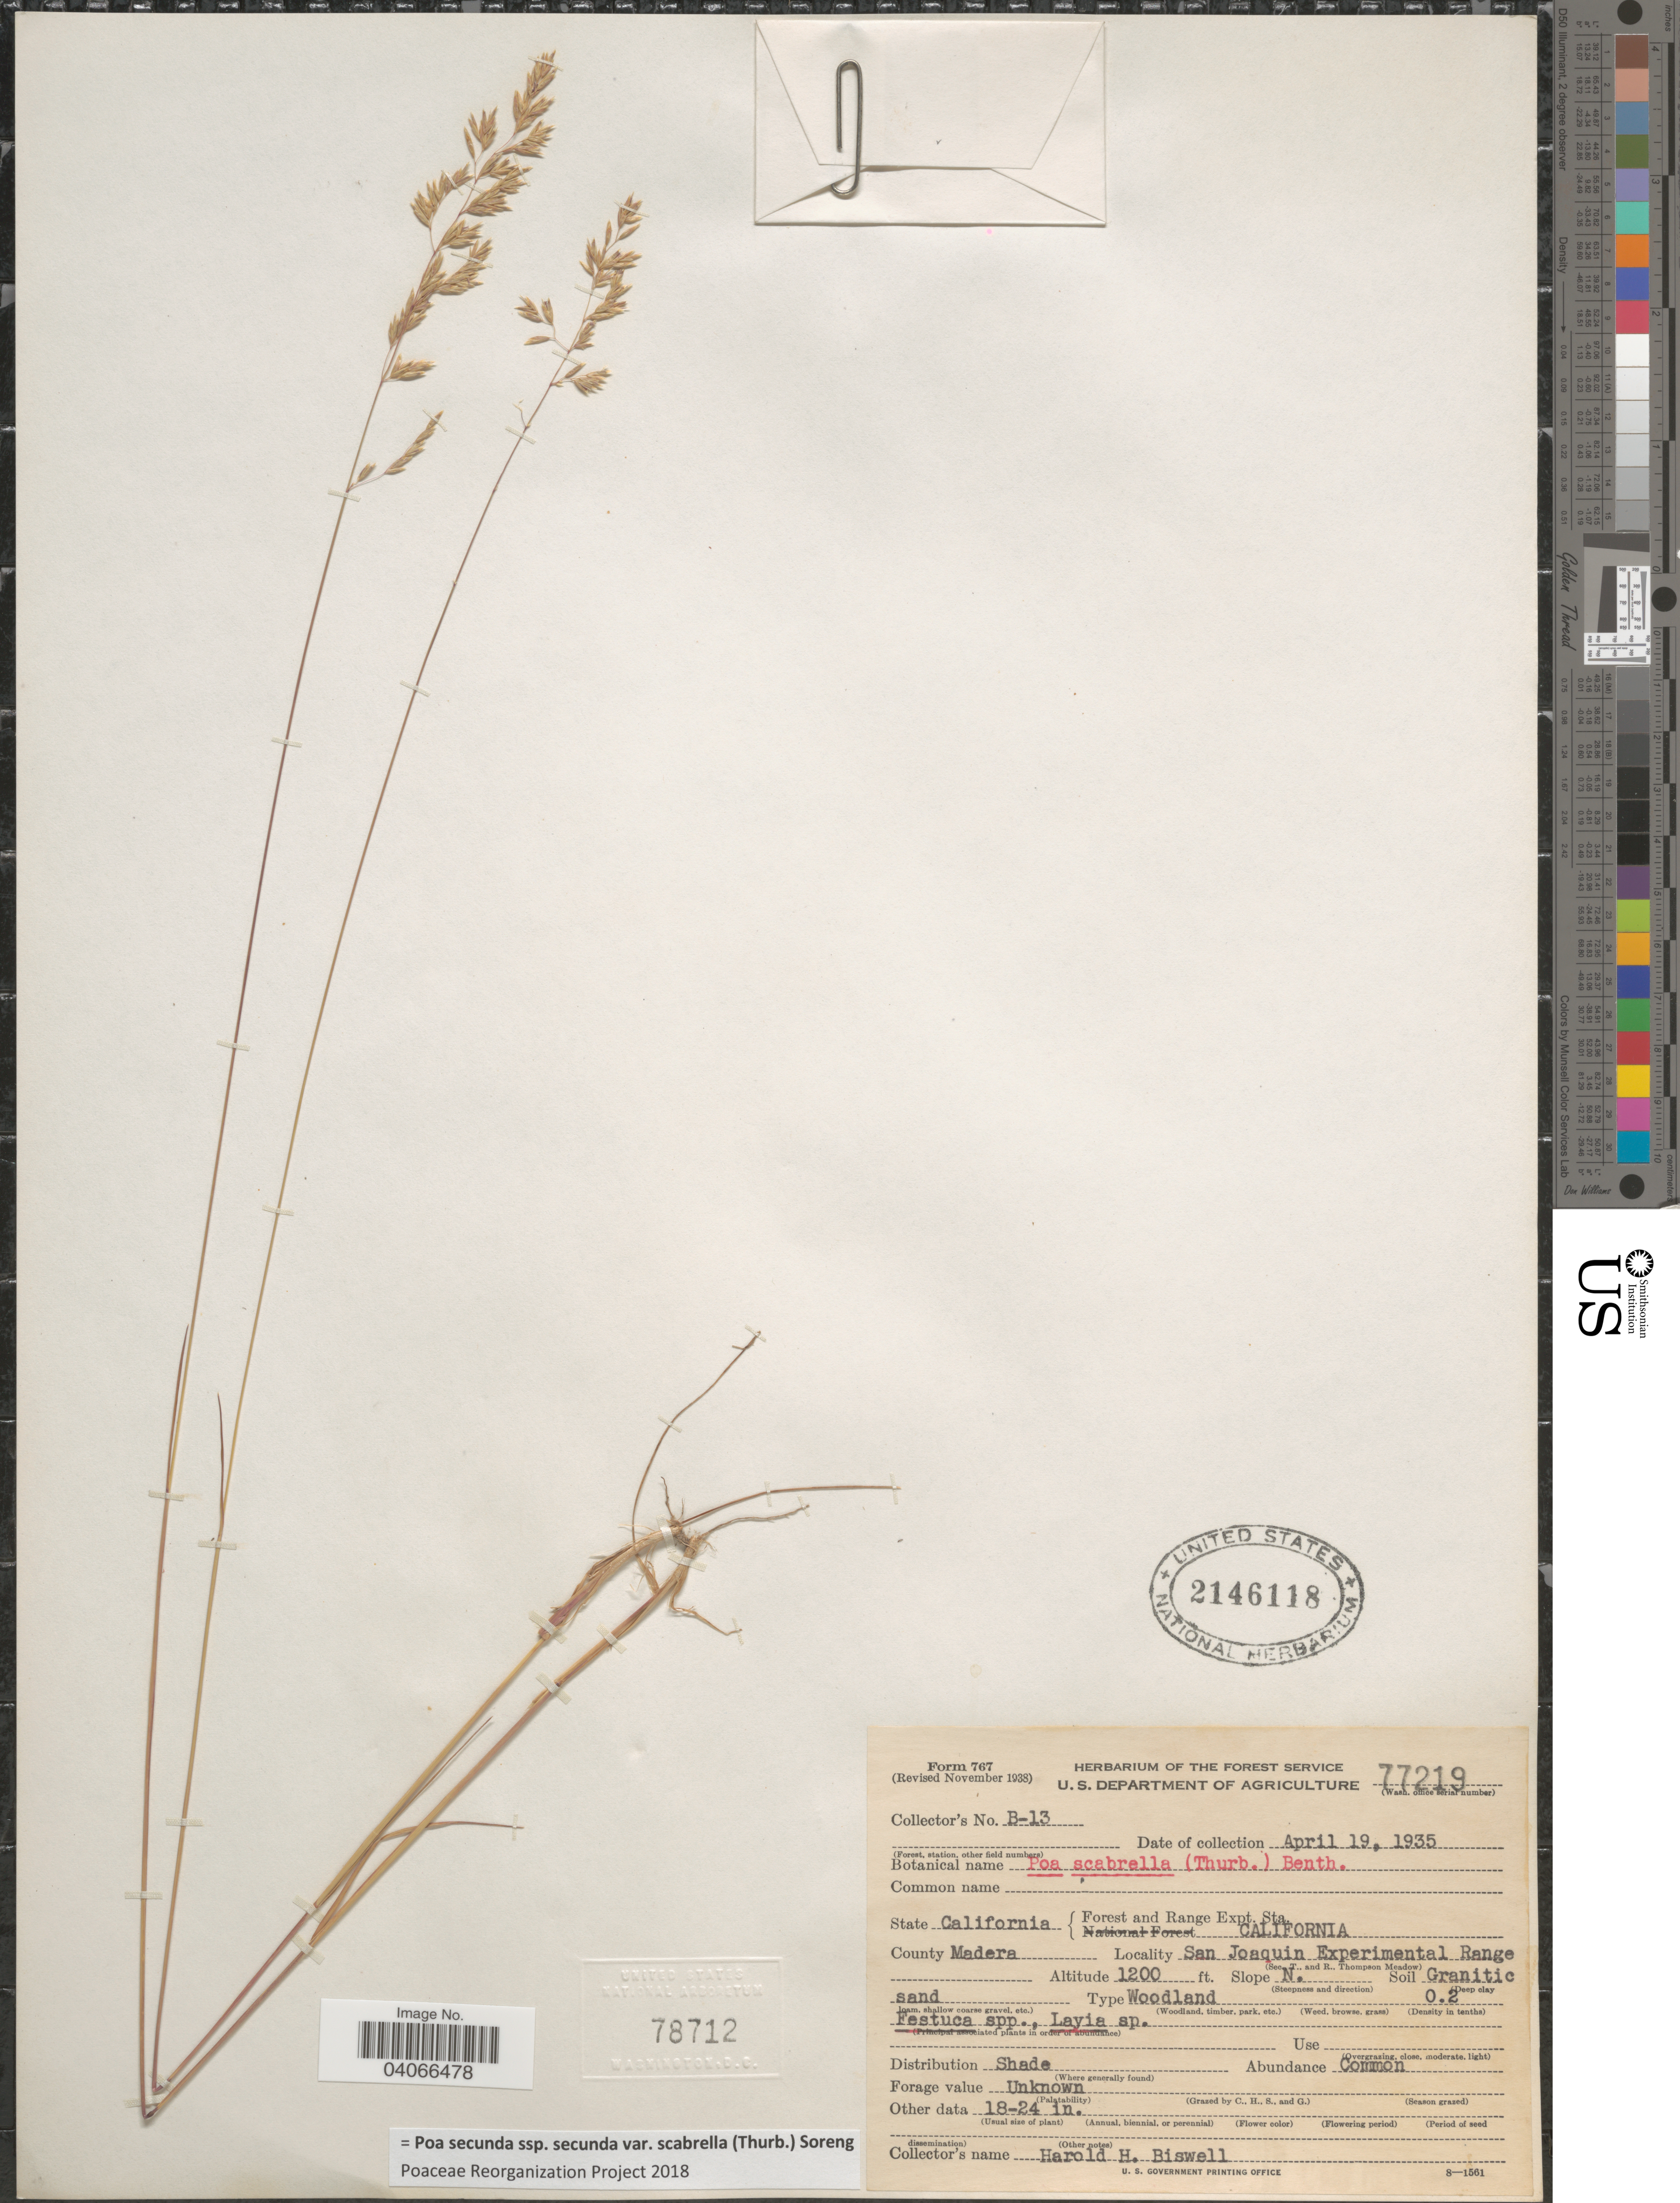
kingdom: Plantae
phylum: Tracheophyta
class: Liliopsida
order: Poales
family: Poaceae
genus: Poa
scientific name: Poa secunda subsp. secunda var. scabrella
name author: (Thurb.) Soreng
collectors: H. Biswell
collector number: B-13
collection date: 1935-04-19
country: United States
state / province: California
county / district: Madera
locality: Forest and Range Expt. Sta. California. County Madera. San Joaquin Experimental Range.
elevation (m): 366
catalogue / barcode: US 2146118